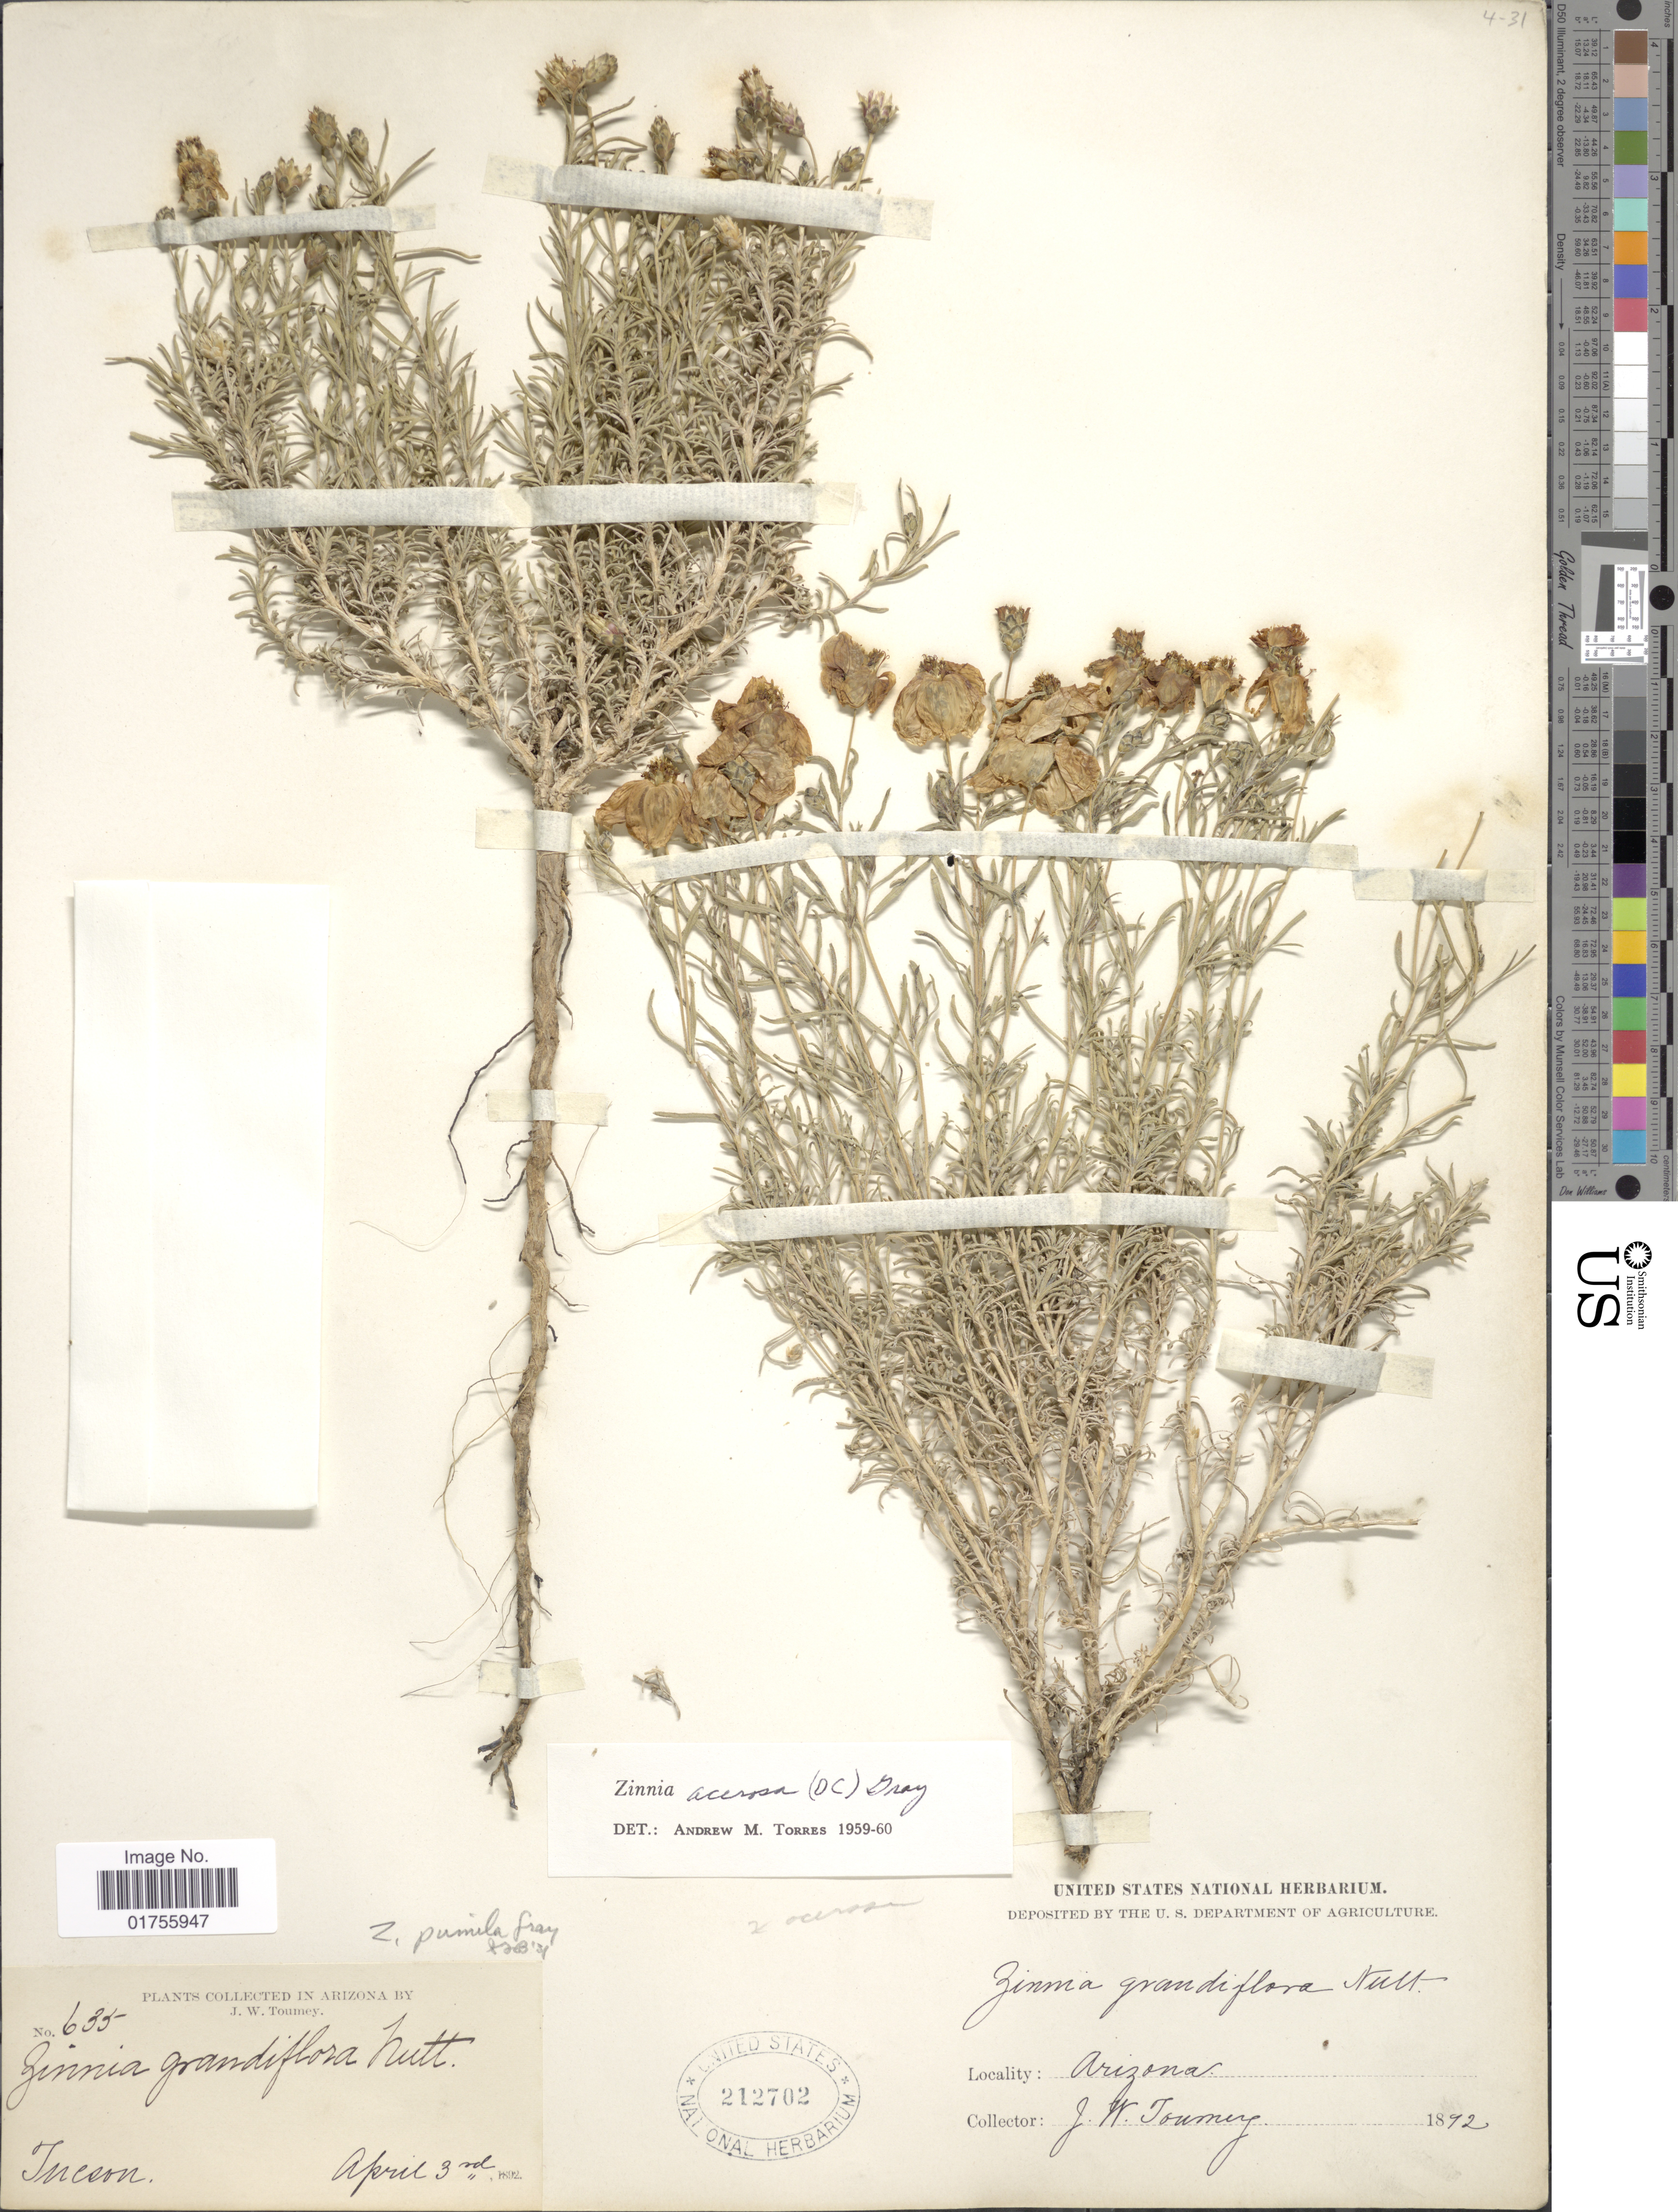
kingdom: Plantae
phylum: Tracheophyta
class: Magnoliopsida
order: Asterales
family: Asteraceae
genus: Zinnia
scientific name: Zinnia acerosa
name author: (DC.) A. Gray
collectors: J. W. Toumey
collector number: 635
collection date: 1892-04-03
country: United States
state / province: Arizona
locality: Tucson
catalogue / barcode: US 212702